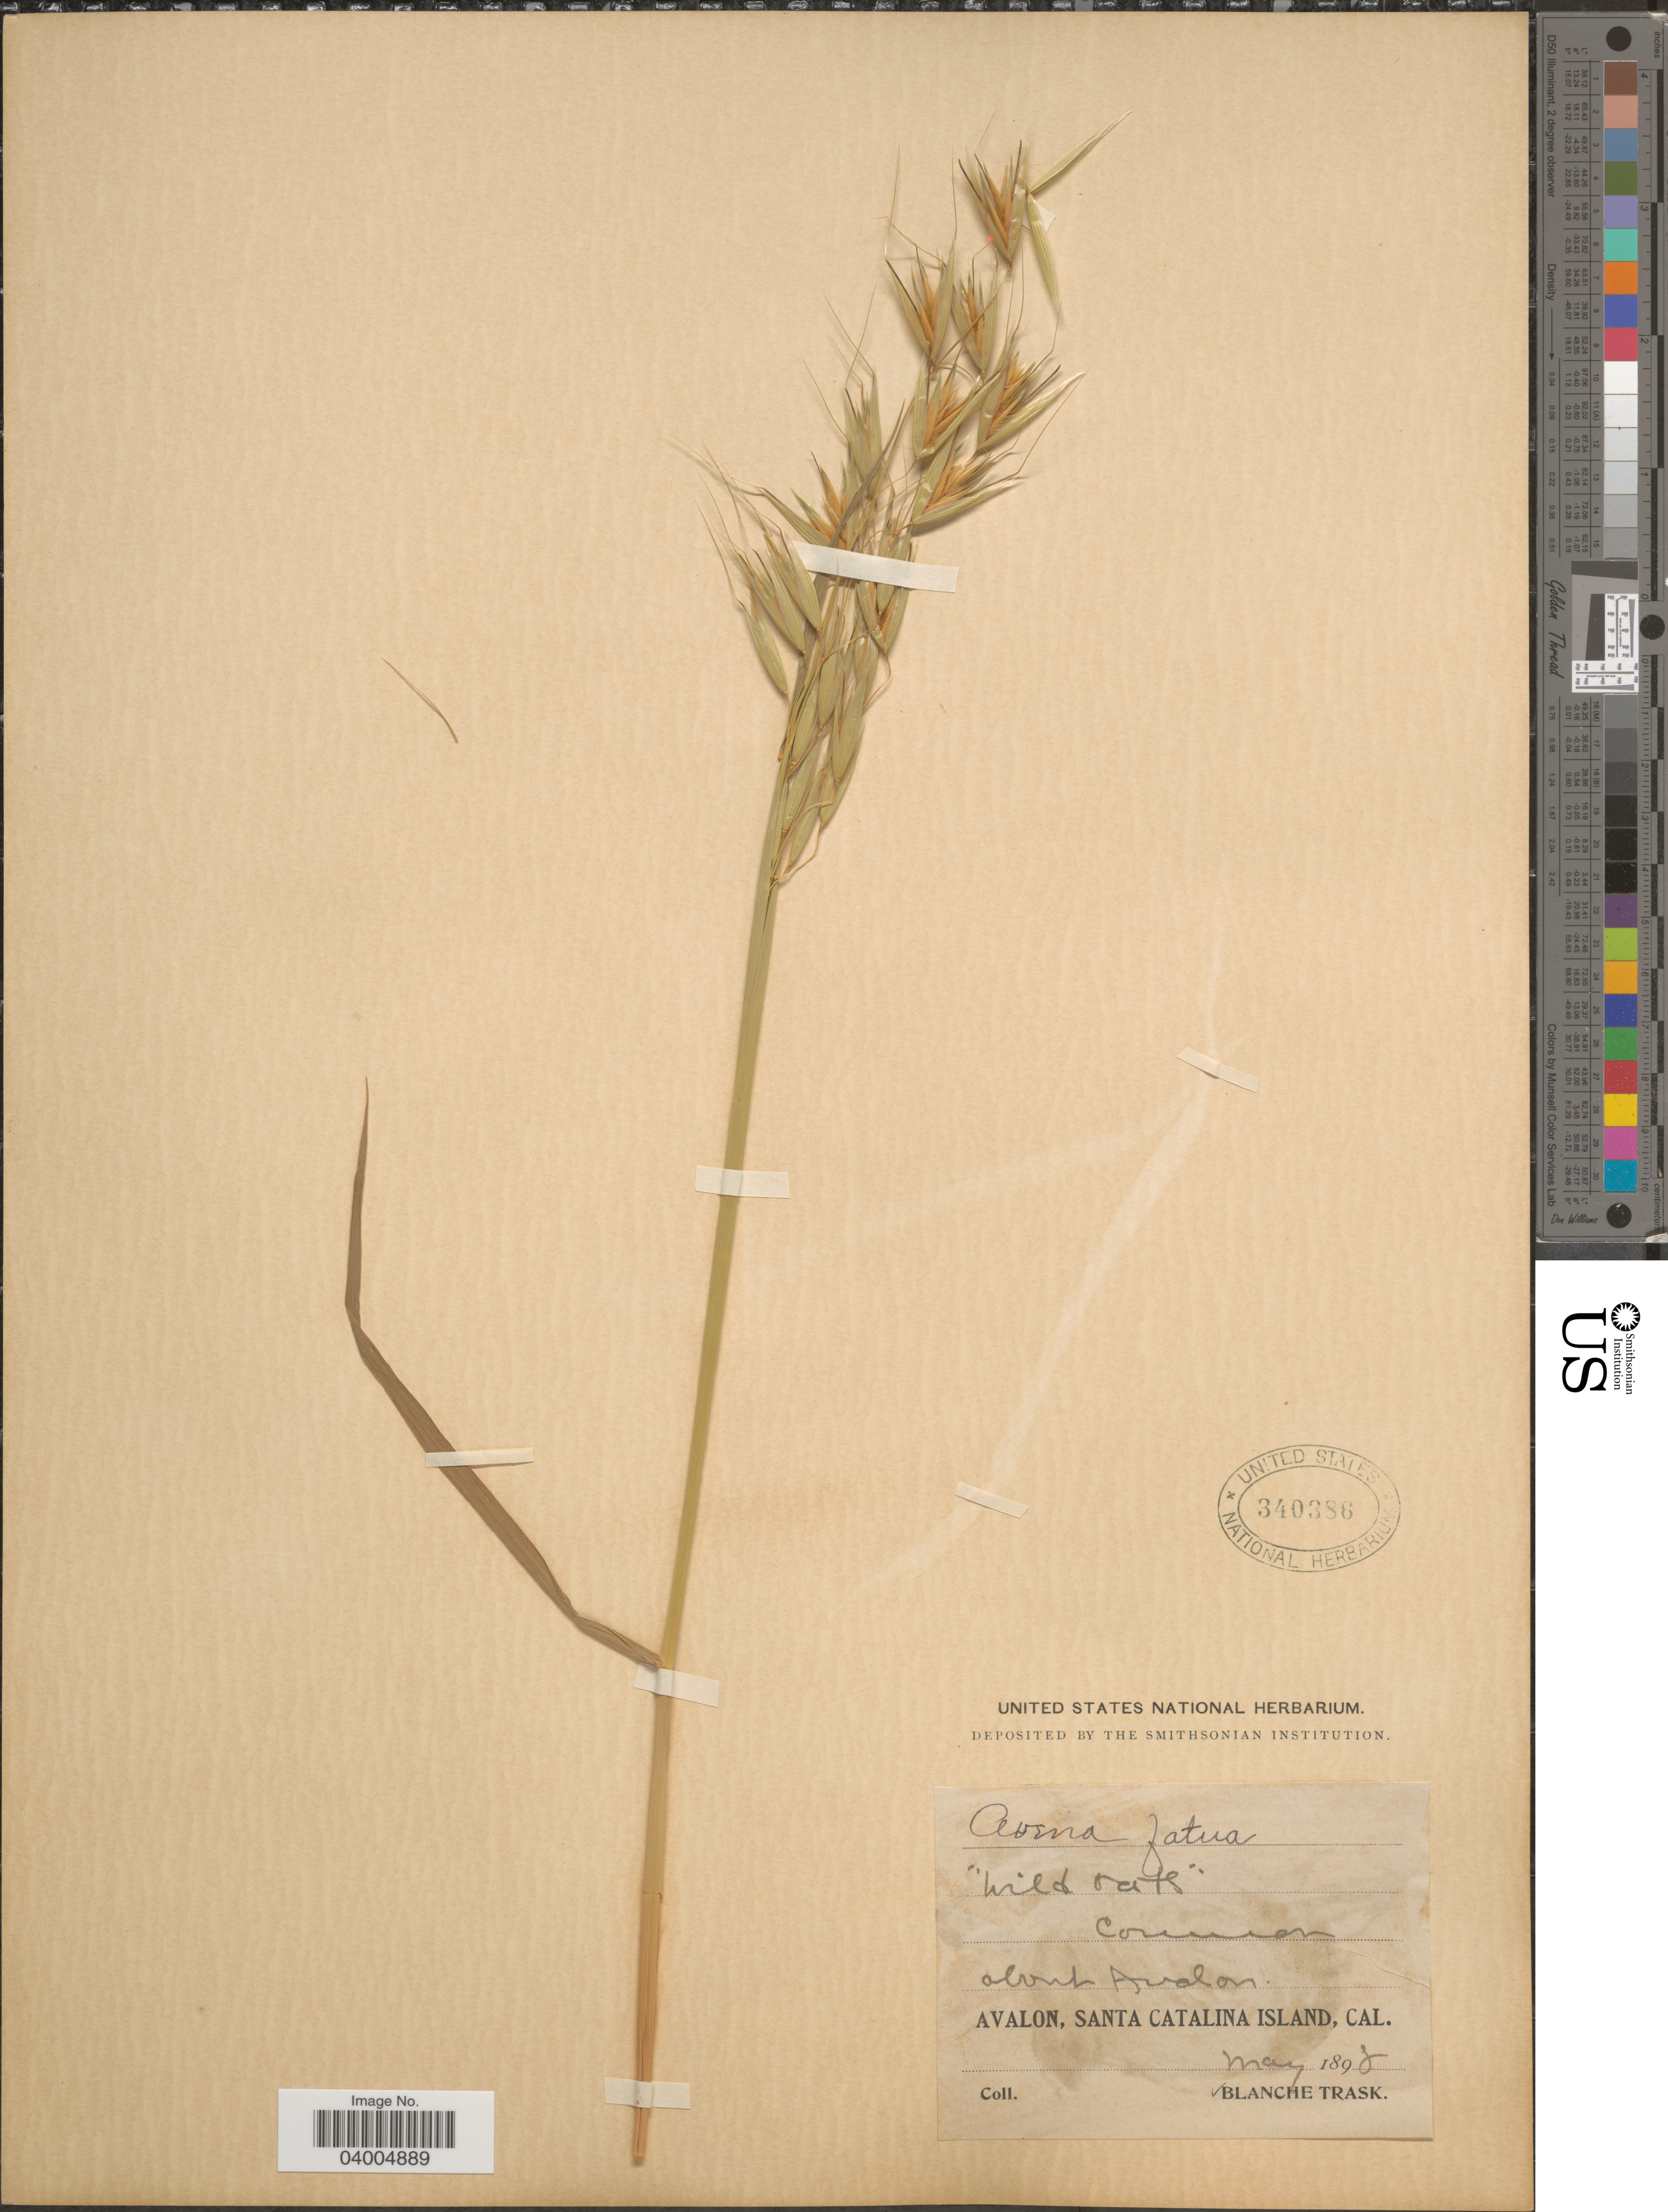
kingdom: Plantae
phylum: Tracheophyta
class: Liliopsida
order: Poales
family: Poaceae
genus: Avena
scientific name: Avena fatua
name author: L.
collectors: B. Trask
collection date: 1898-05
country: United States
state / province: California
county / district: Los Angeles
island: Santa Catalina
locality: About Avalon. Santa Catalina Island.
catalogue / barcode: US 340386